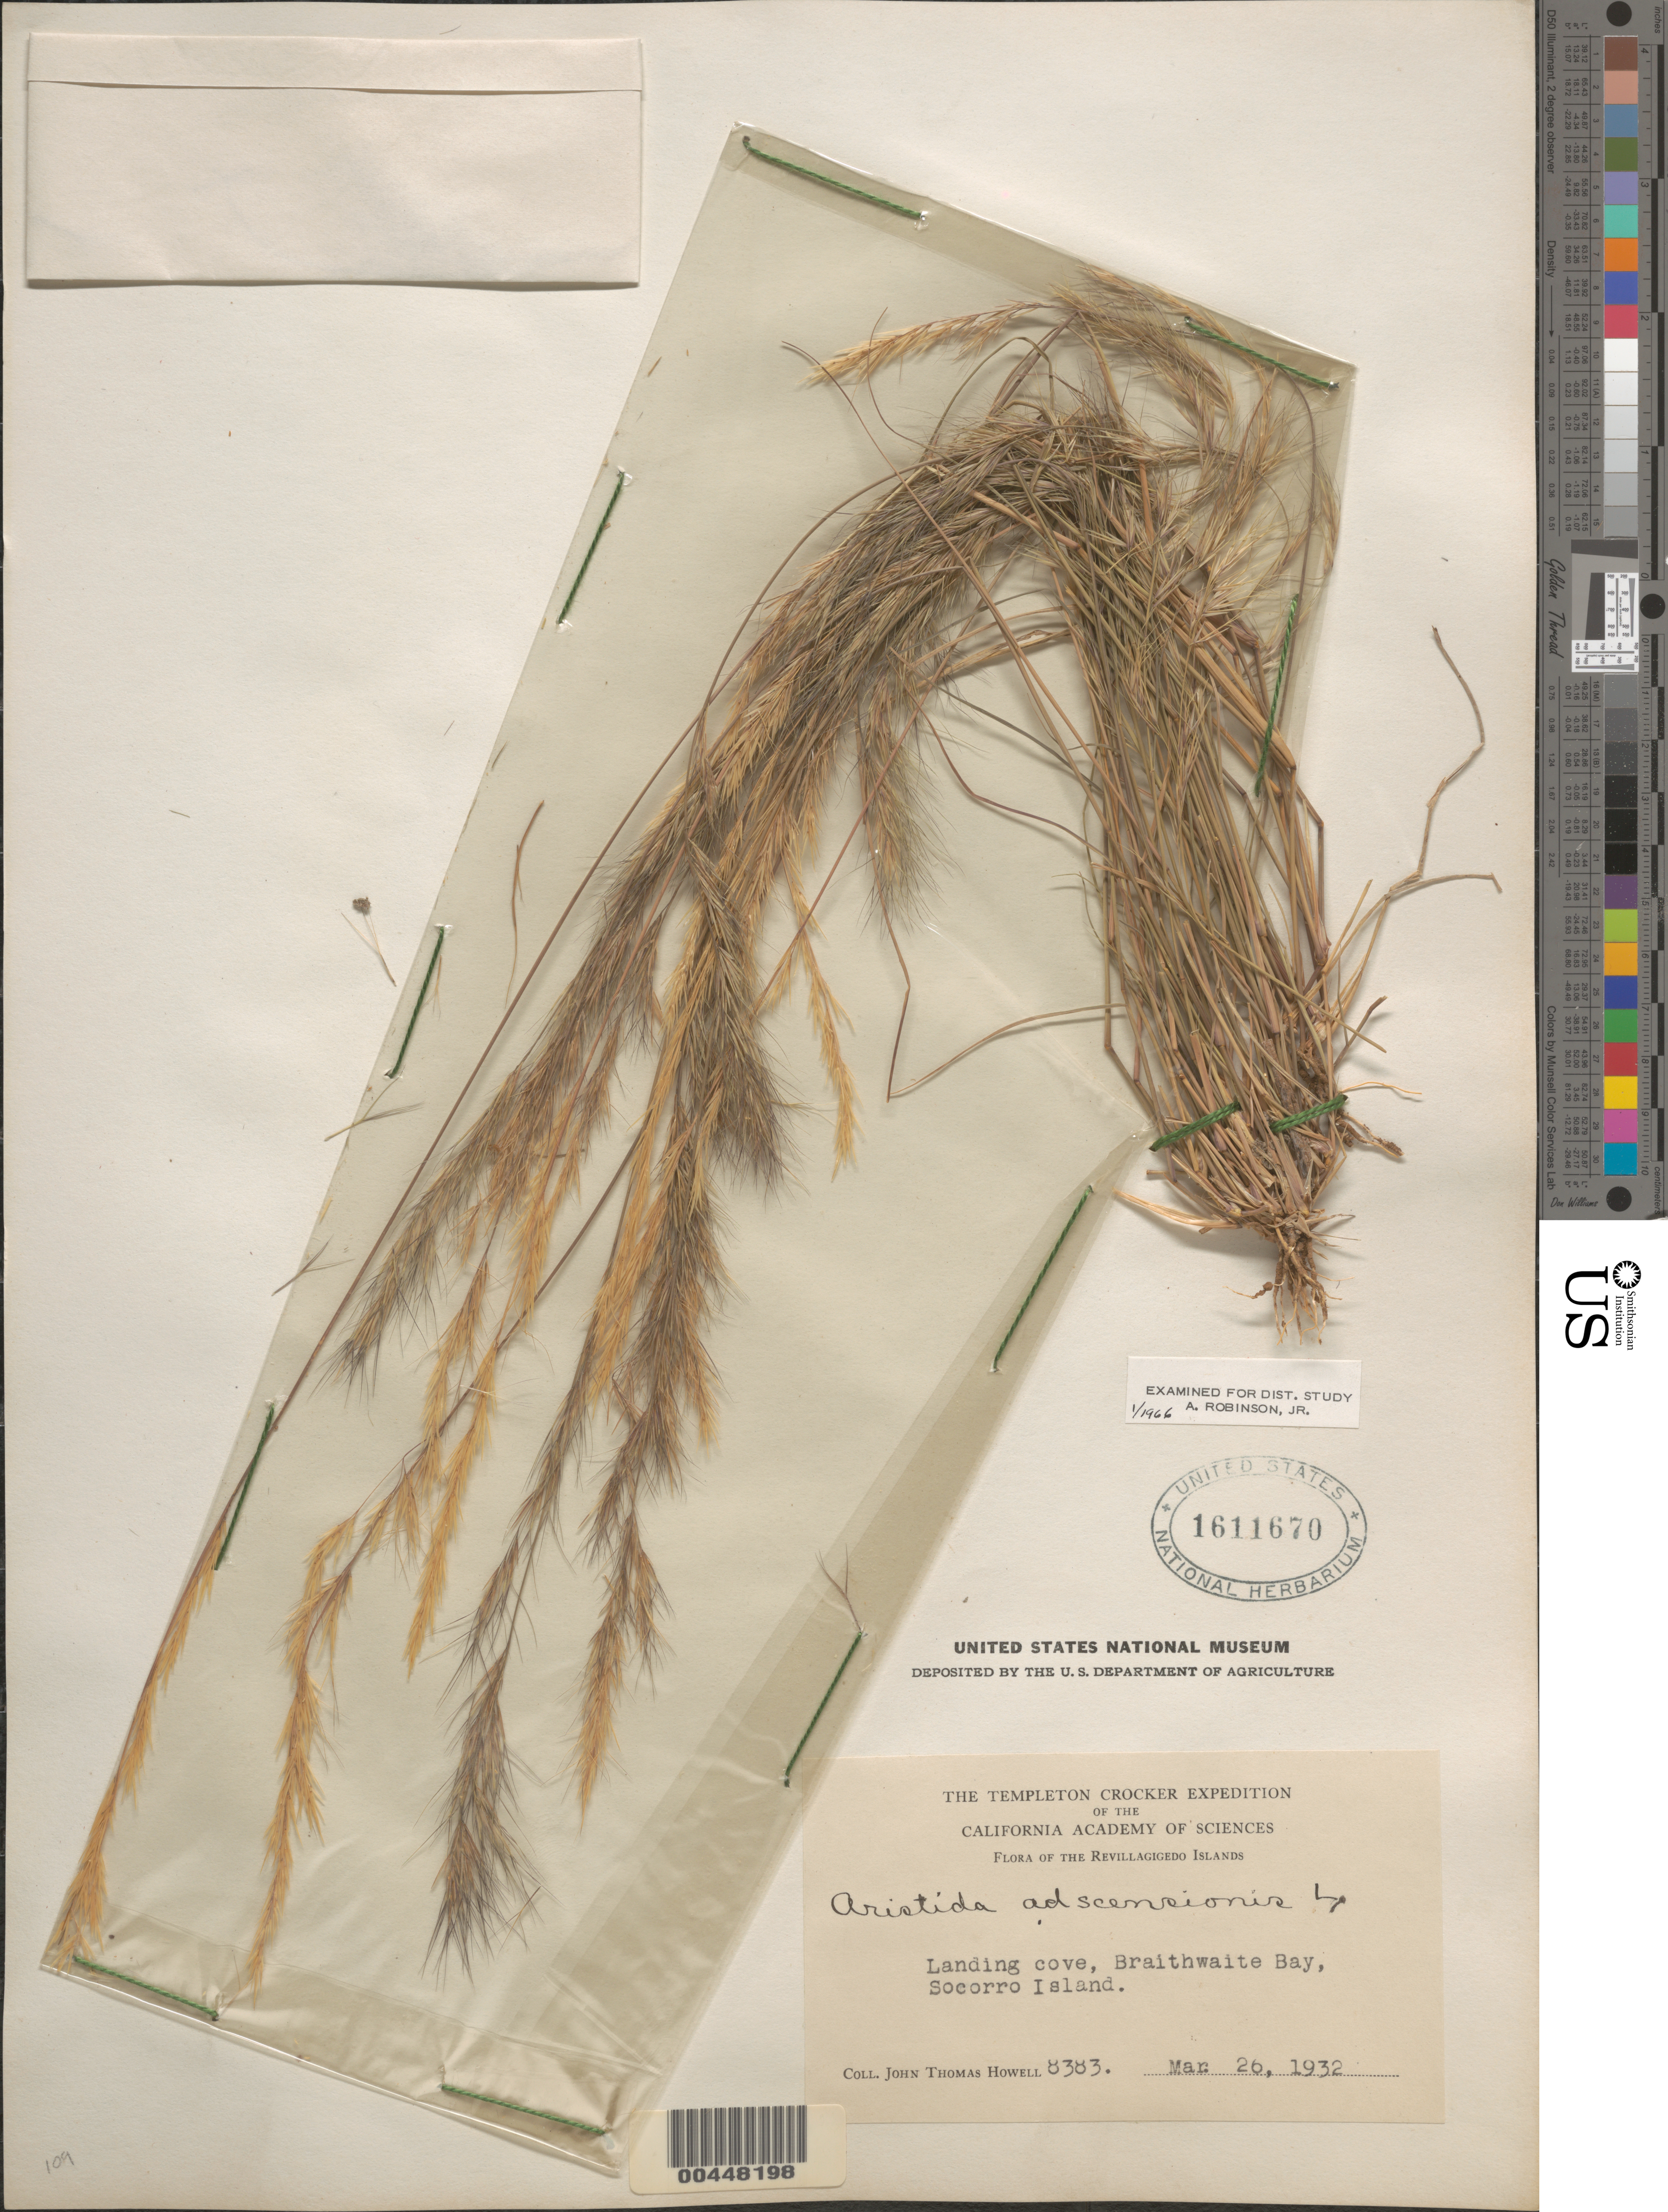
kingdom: Plantae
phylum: Tracheophyta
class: Liliopsida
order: Poales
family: Poaceae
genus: Aristida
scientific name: Aristida adscensionis var. nigrescens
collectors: J. T. Howell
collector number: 8383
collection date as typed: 26 Mar 1932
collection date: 1932-03-26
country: Mexico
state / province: Colima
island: Socorro Island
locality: Landing cove, Braithwaite Bay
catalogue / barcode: US 1611670